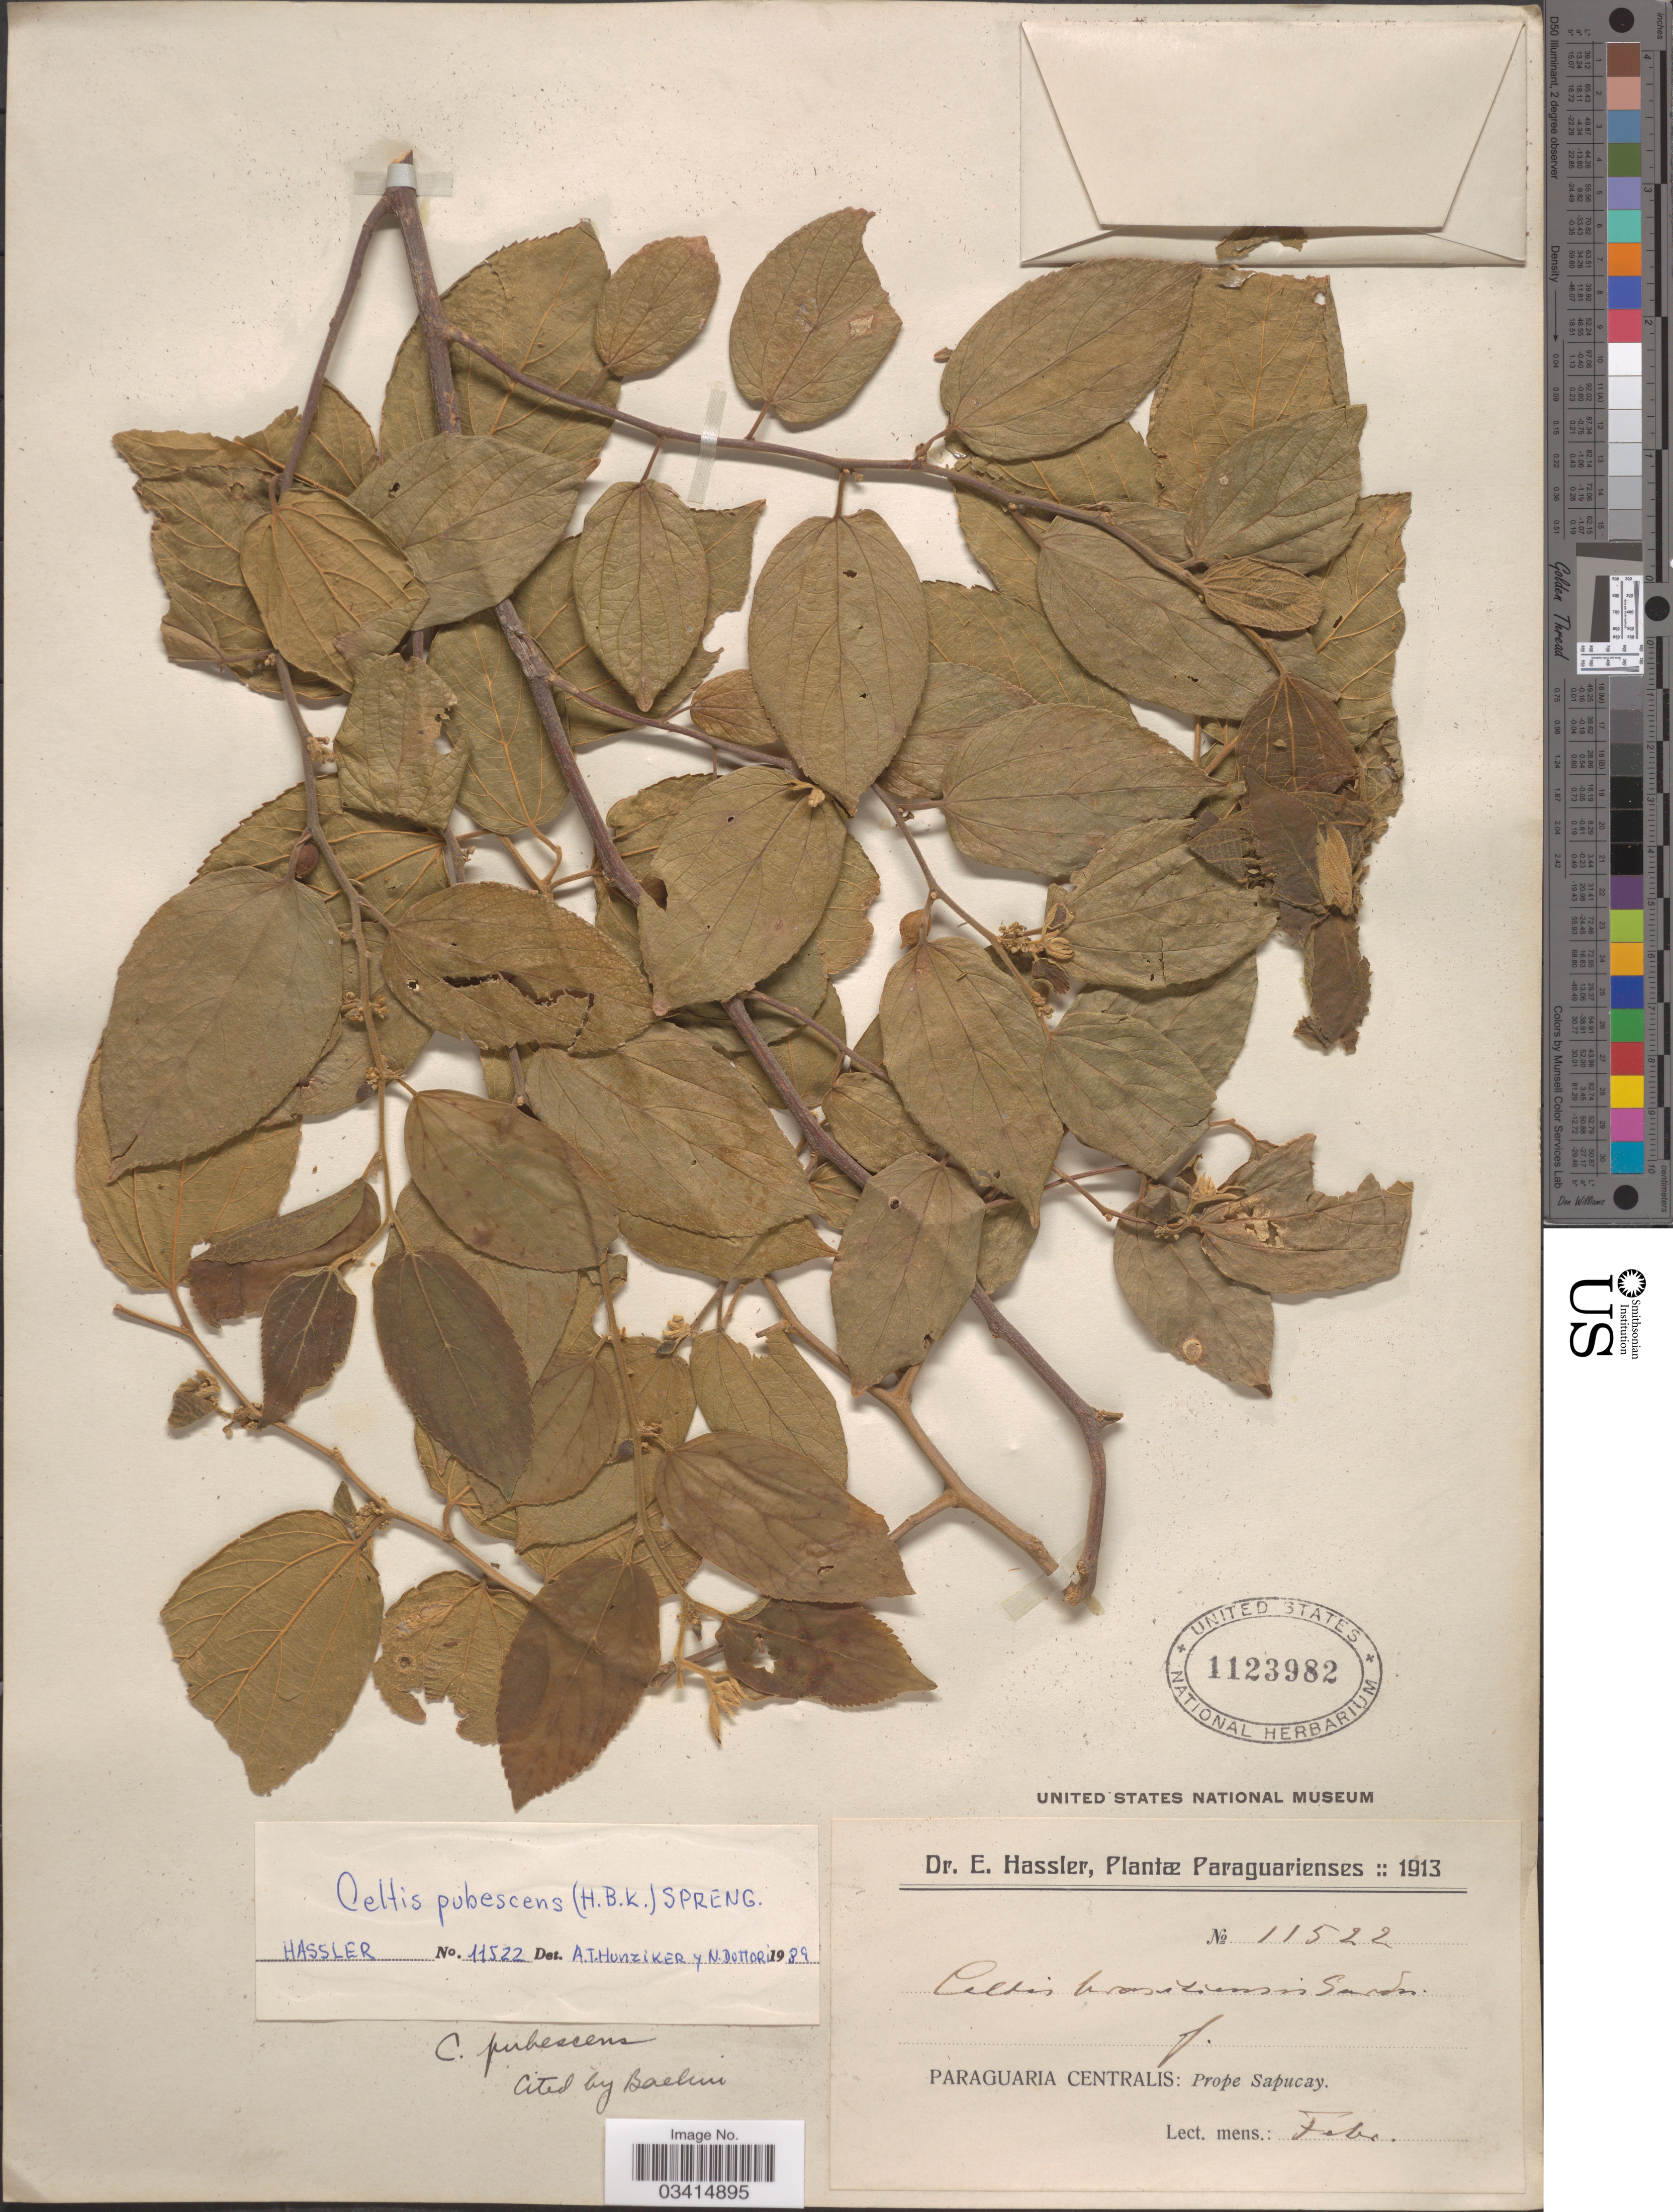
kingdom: Plantae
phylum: Tracheophyta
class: Magnoliopsida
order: Rosales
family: Cannabaceae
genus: Celtis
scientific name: Celtis pubescens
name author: (Kunth) Spreng.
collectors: E. Hassler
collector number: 11522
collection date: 1913-02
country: Paraguay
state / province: Paraguari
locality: Paraguaria Centralis: Prope Sapucay.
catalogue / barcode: US 1123982